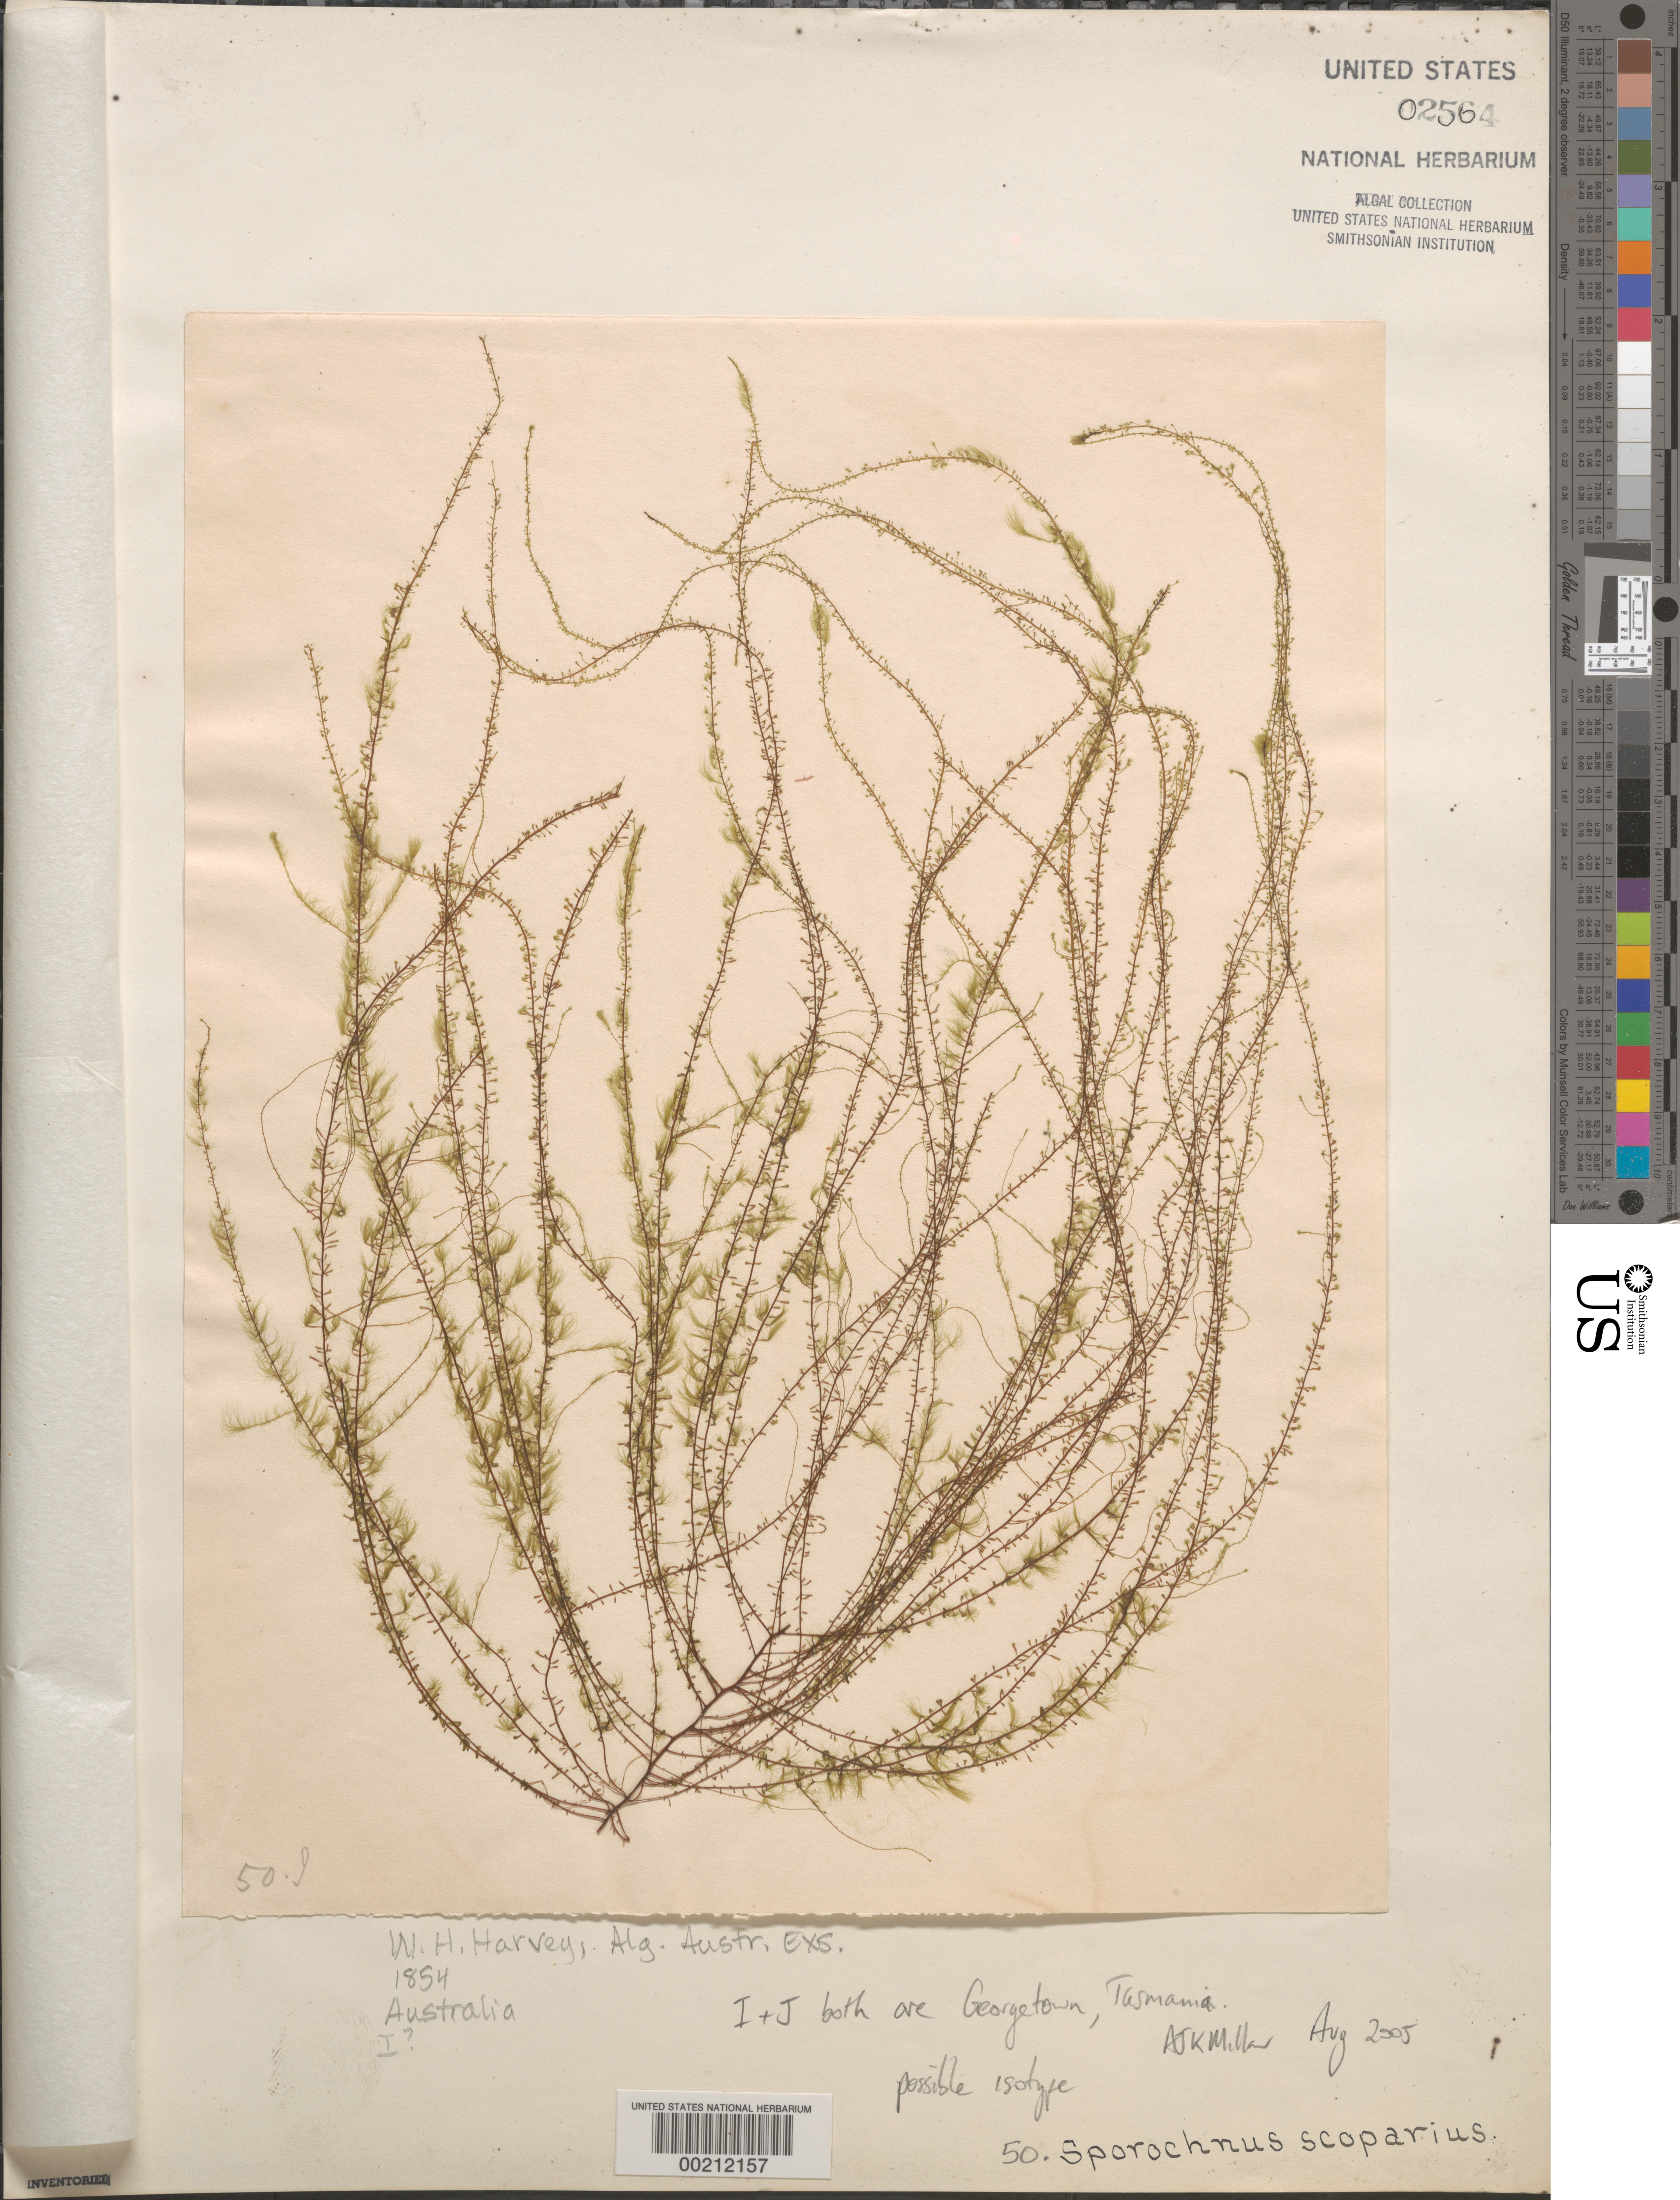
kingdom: Chromista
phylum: Ochrophyta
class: Phaeophyceae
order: Sporochnales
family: Sporochnaceae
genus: Sporochnus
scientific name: Sporochnus radiciformis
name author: (R. Br. ex Turner) C. Agardh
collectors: W. Harvey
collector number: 50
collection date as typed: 1854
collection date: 1854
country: Australia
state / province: Western Australia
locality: Princess Royal Harbor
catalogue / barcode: US 2564